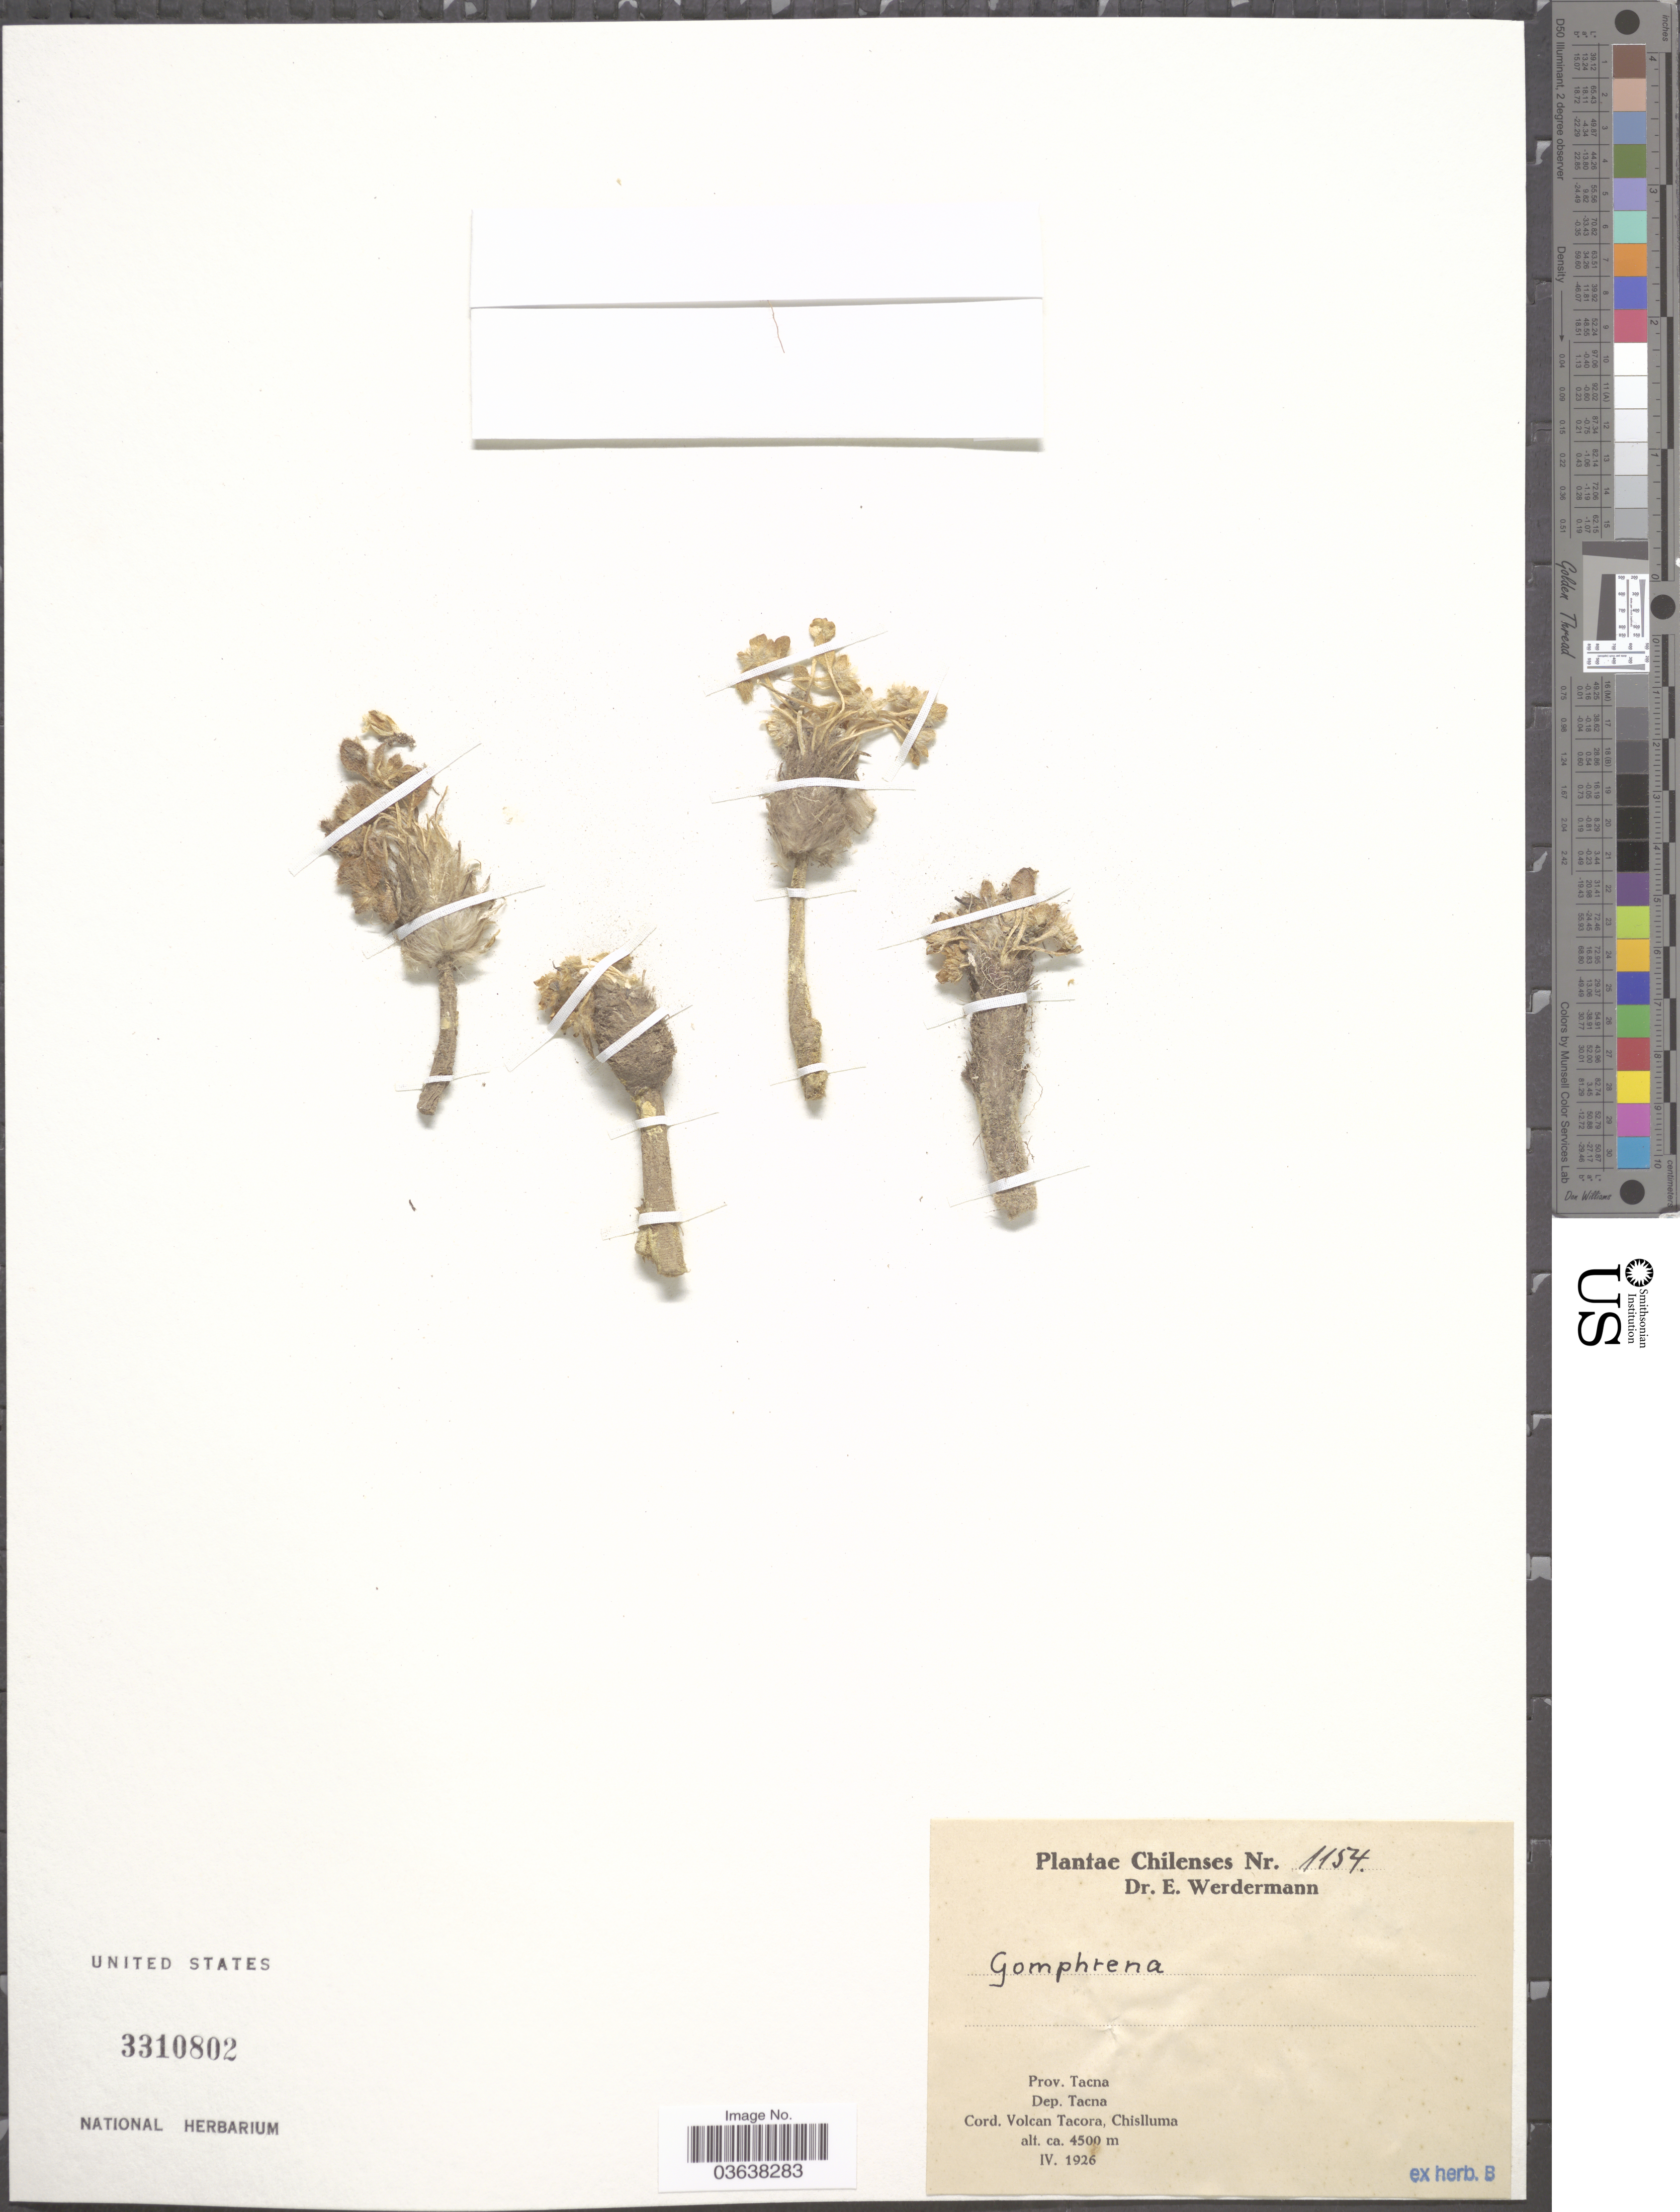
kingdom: Plantae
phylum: Tracheophyta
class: Magnoliopsida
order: Caryophyllales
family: Amaranthaceae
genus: Gomphrena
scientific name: Gomphrena sp.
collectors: E. Werdermann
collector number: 1154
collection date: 1926-04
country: Peru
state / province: Tacna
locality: Dep. Tacna. Cord. Volcan Tacora, Chislluma.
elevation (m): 4500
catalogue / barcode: US 3310802